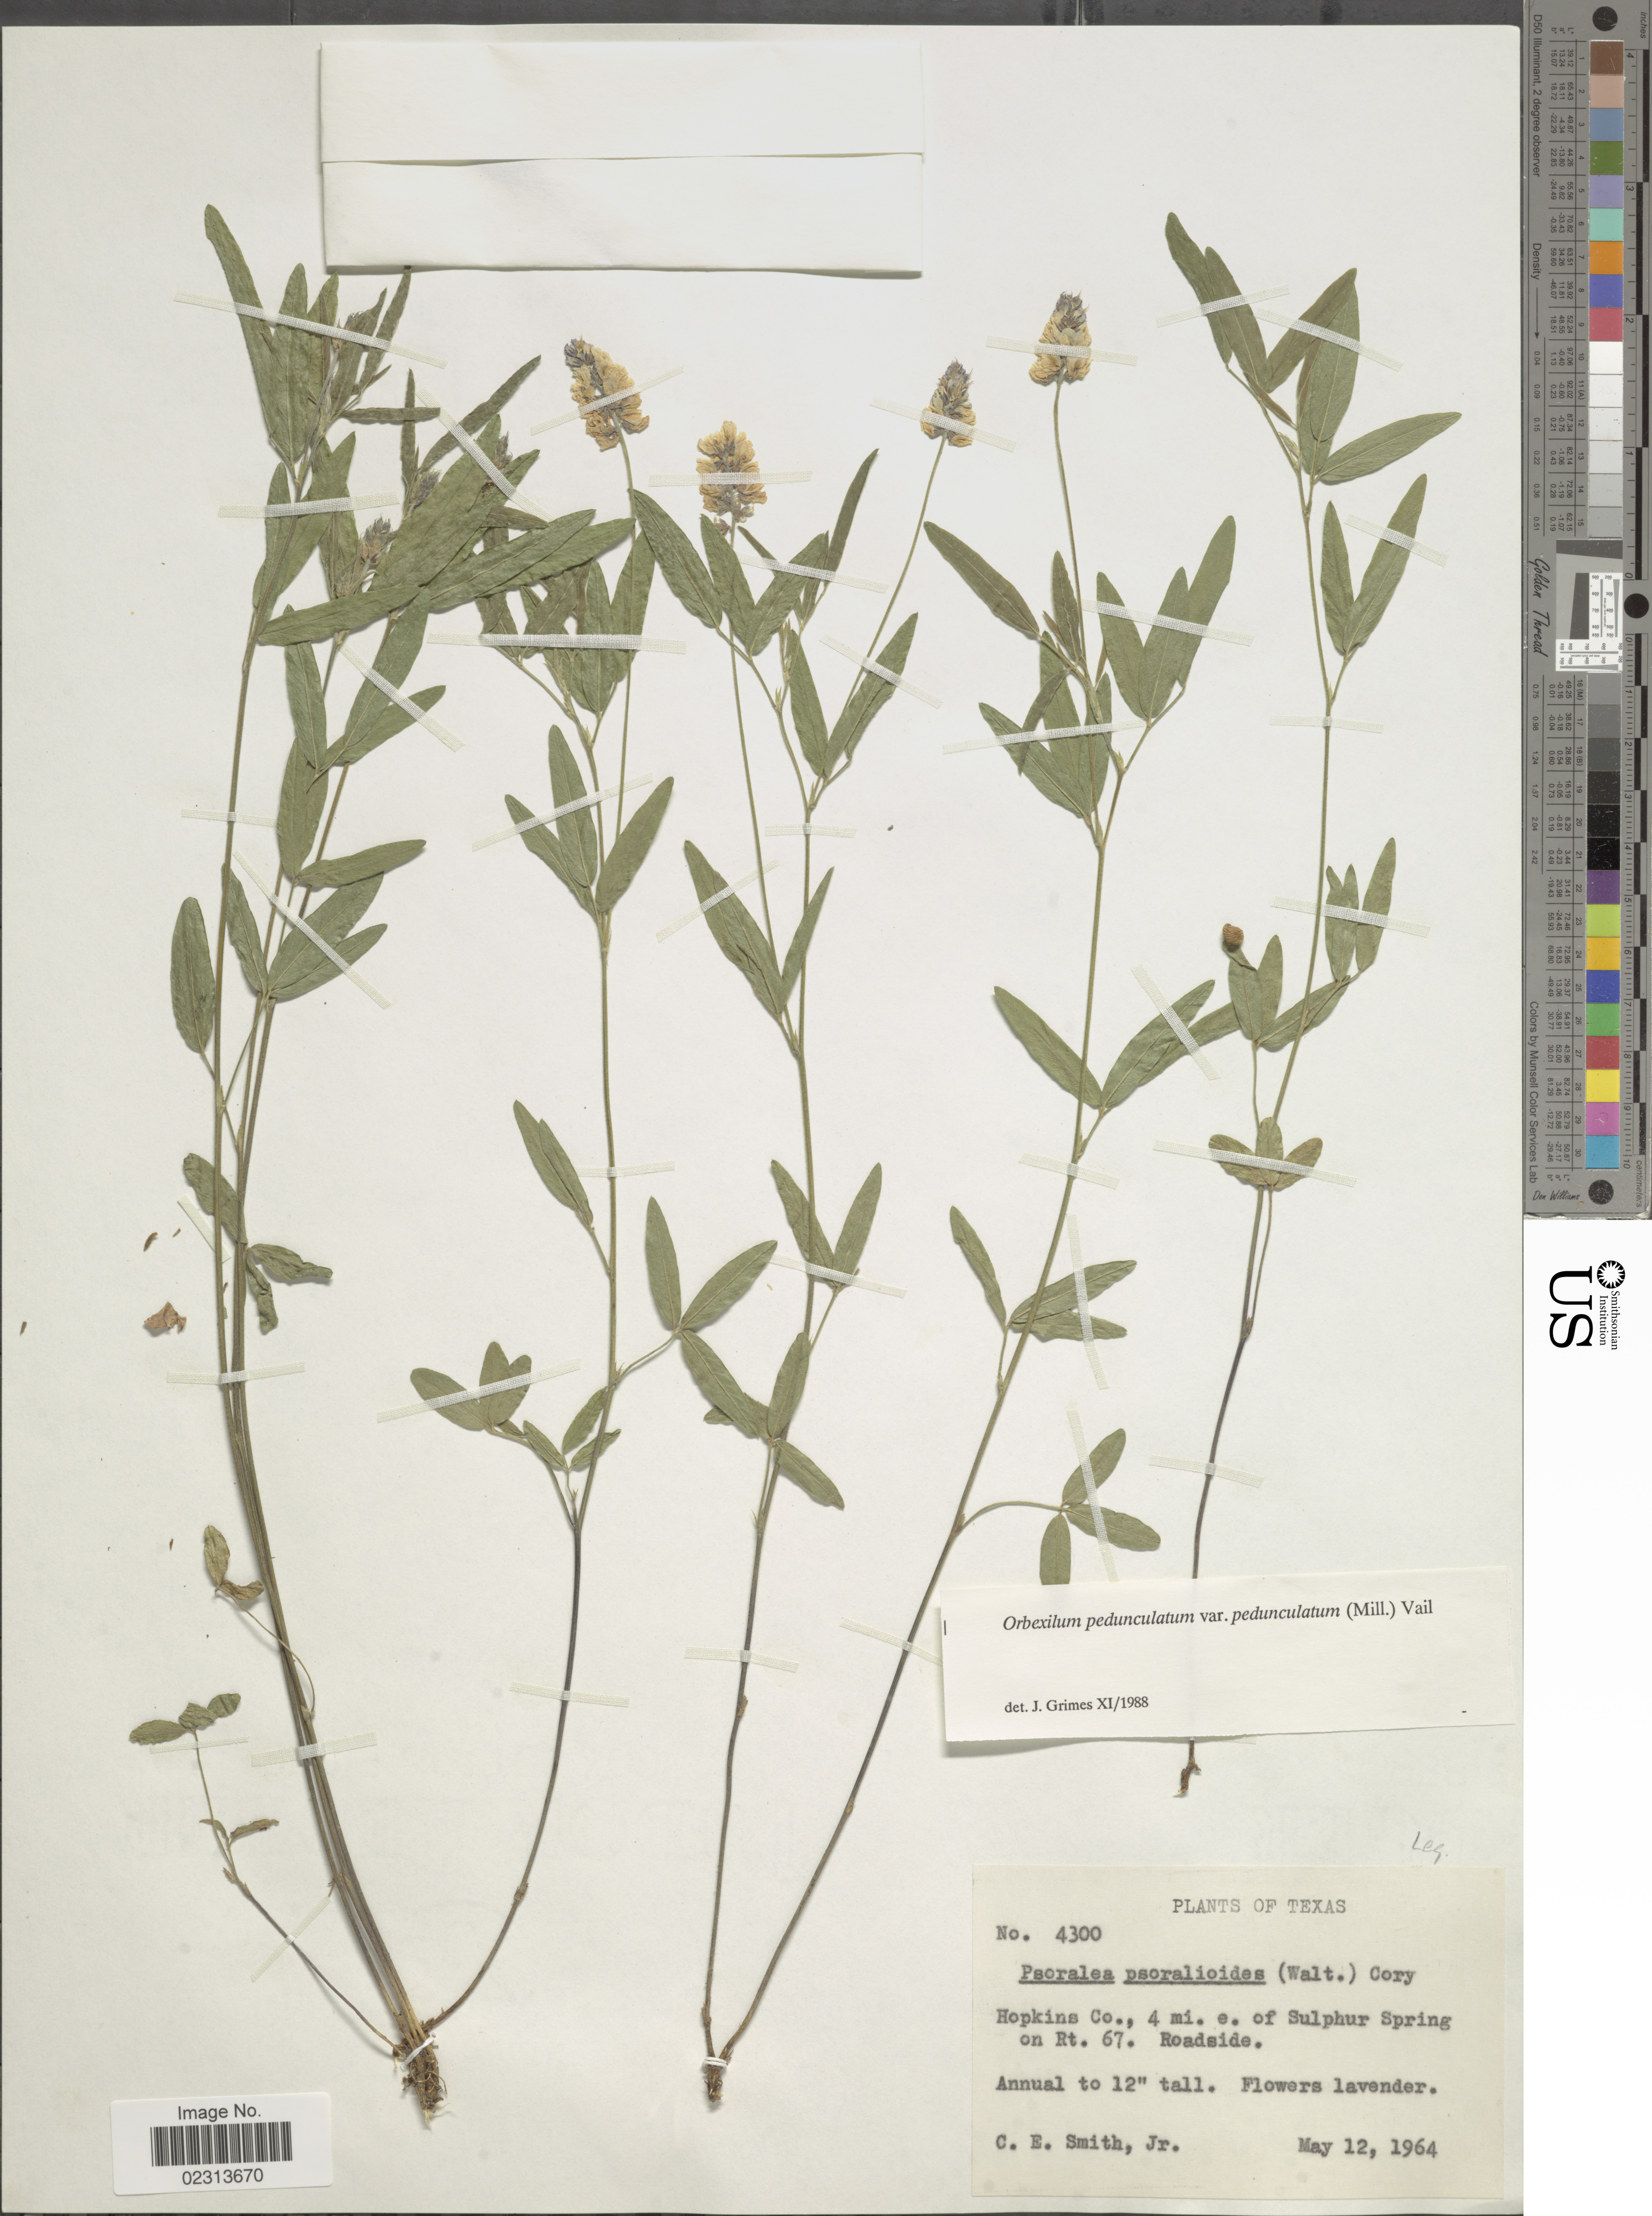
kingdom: Plantae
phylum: Tracheophyta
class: Magnoliopsida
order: Fabales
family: Fabaceae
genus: Orbexilum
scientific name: Orbexilum pedunculatum var. pedunculatum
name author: (Miller) Rydberg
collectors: C. E. Smith Jr.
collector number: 4300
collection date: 1964-05-12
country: United States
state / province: Texas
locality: Hopkins Co., 4 mi. e. of Sulphur Spring on Rt. 67